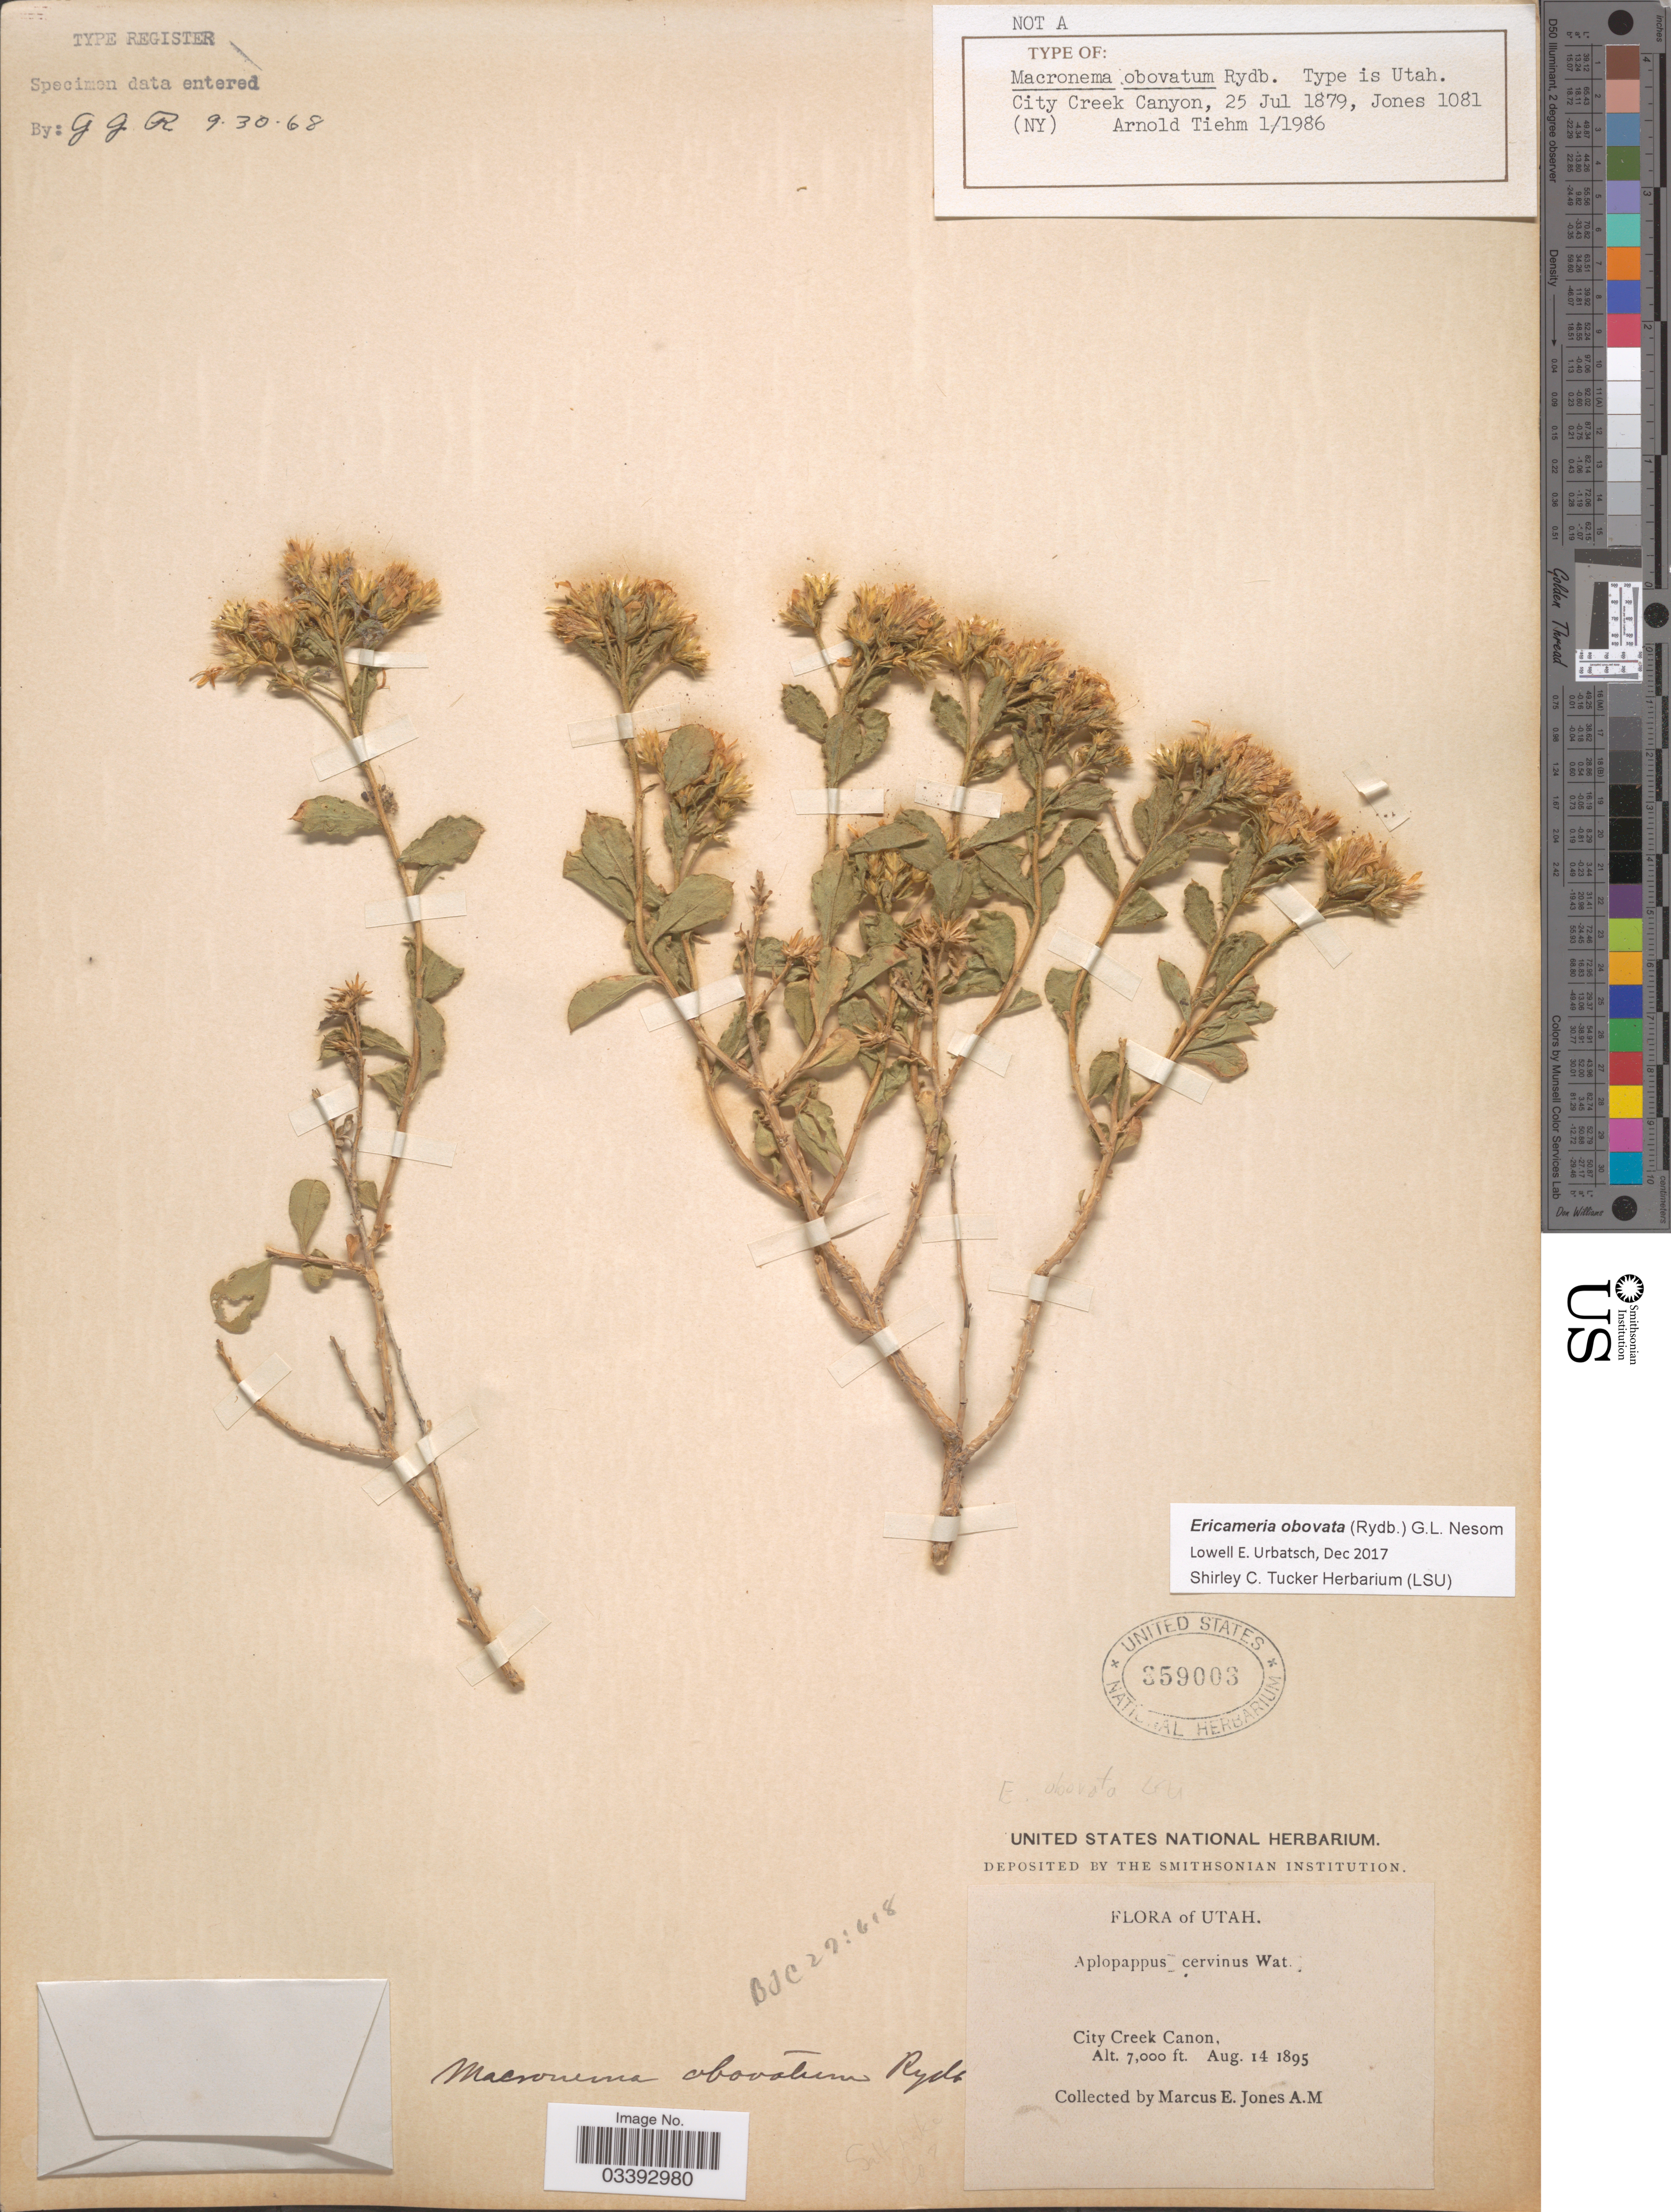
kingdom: Plantae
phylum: Tracheophyta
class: Magnoliopsida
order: Asterales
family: Asteraceae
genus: Ericameria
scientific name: Ericameria obovata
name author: (Rydb.) G.L. Nesom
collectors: M. E. Jones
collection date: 1895-08-14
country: United States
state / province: Utah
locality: City Creek Canon.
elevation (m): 2134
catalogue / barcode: US 359003